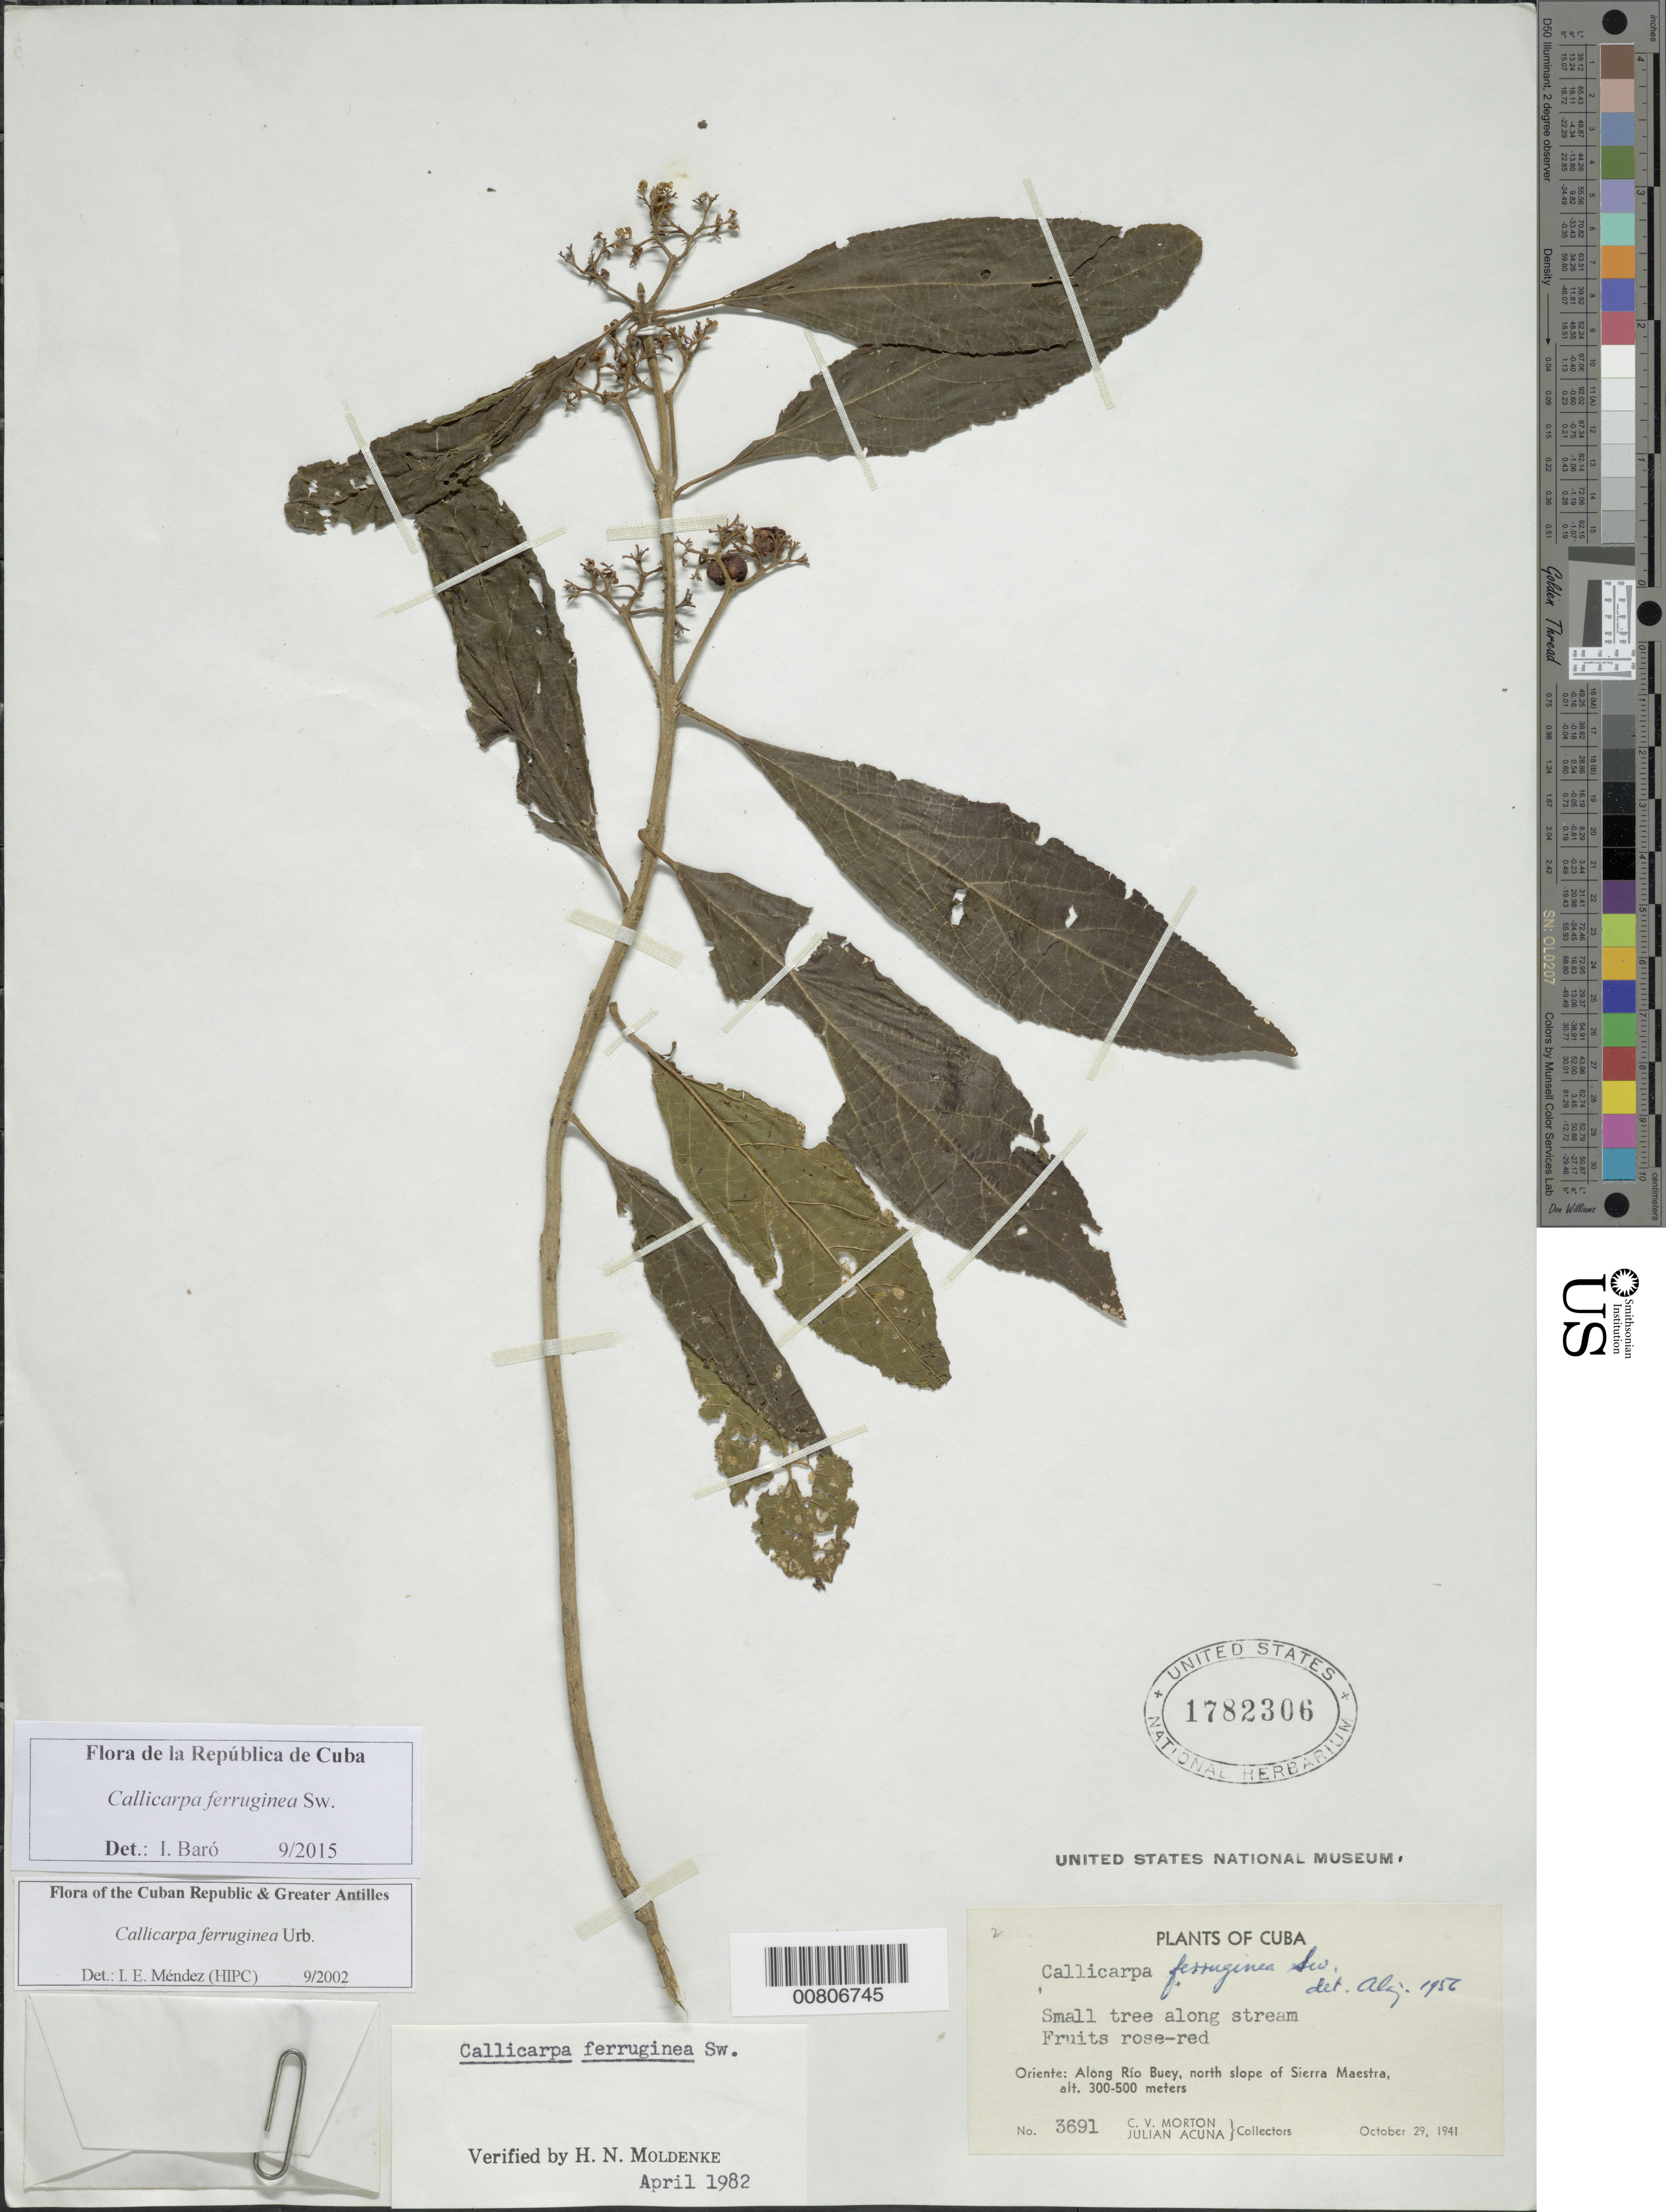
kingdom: Plantae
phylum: Tracheophyta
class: Magnoliopsida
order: Lamiales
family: Lamiaceae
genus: Callicarpa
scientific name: Callicarpa ferruginea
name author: Sw.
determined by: Baró Oliedo, I.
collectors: C. V. Morton & J. Acuña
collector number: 3691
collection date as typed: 29 Oct 1941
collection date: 1941-10-29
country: Cuba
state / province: Granma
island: Cuba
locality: Río Buey, N slope of Sierra Maestra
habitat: Along stream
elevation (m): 300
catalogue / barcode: US 1782306